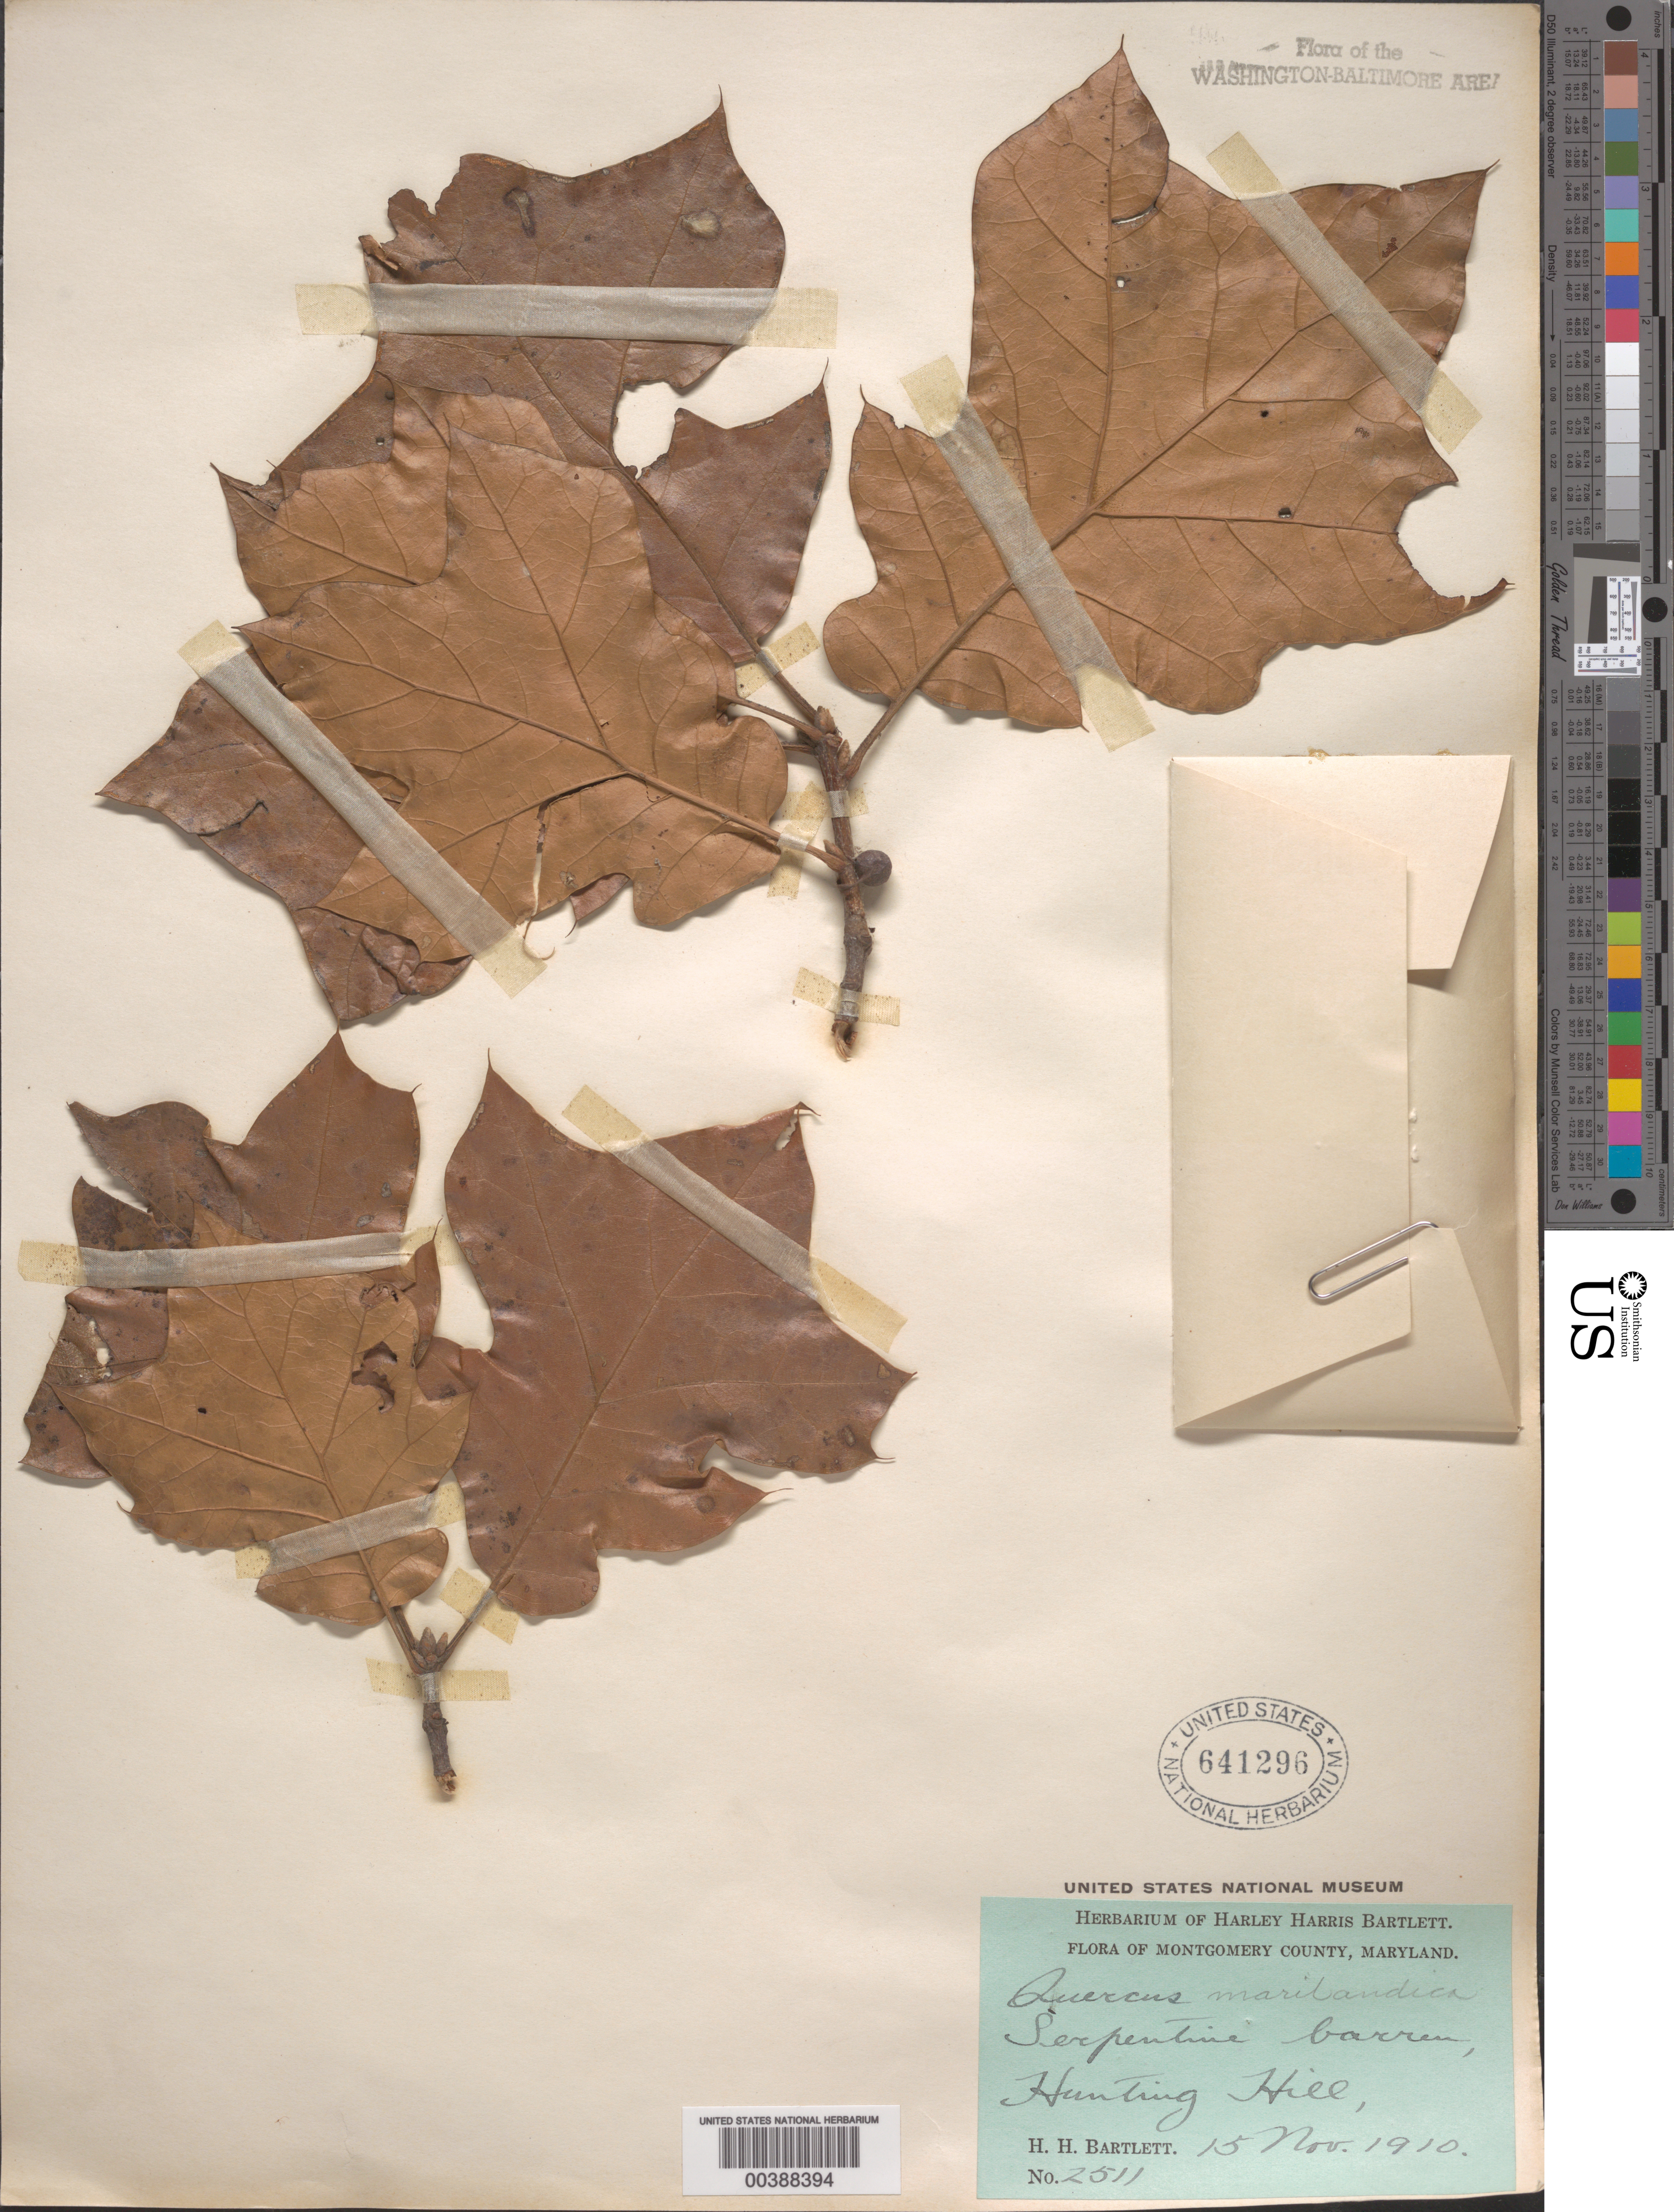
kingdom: Plantae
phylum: Tracheophyta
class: Magnoliopsida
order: Fagales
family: Fagaceae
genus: Quercus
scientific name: Quercus marilandica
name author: (L.) Münchh.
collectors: H. H. Bartlett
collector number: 2511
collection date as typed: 15 Nov 1910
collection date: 1910-11-15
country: United States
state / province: Maryland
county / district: Montgomery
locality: Serpentine barrens, Hunting Hill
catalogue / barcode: US 641296